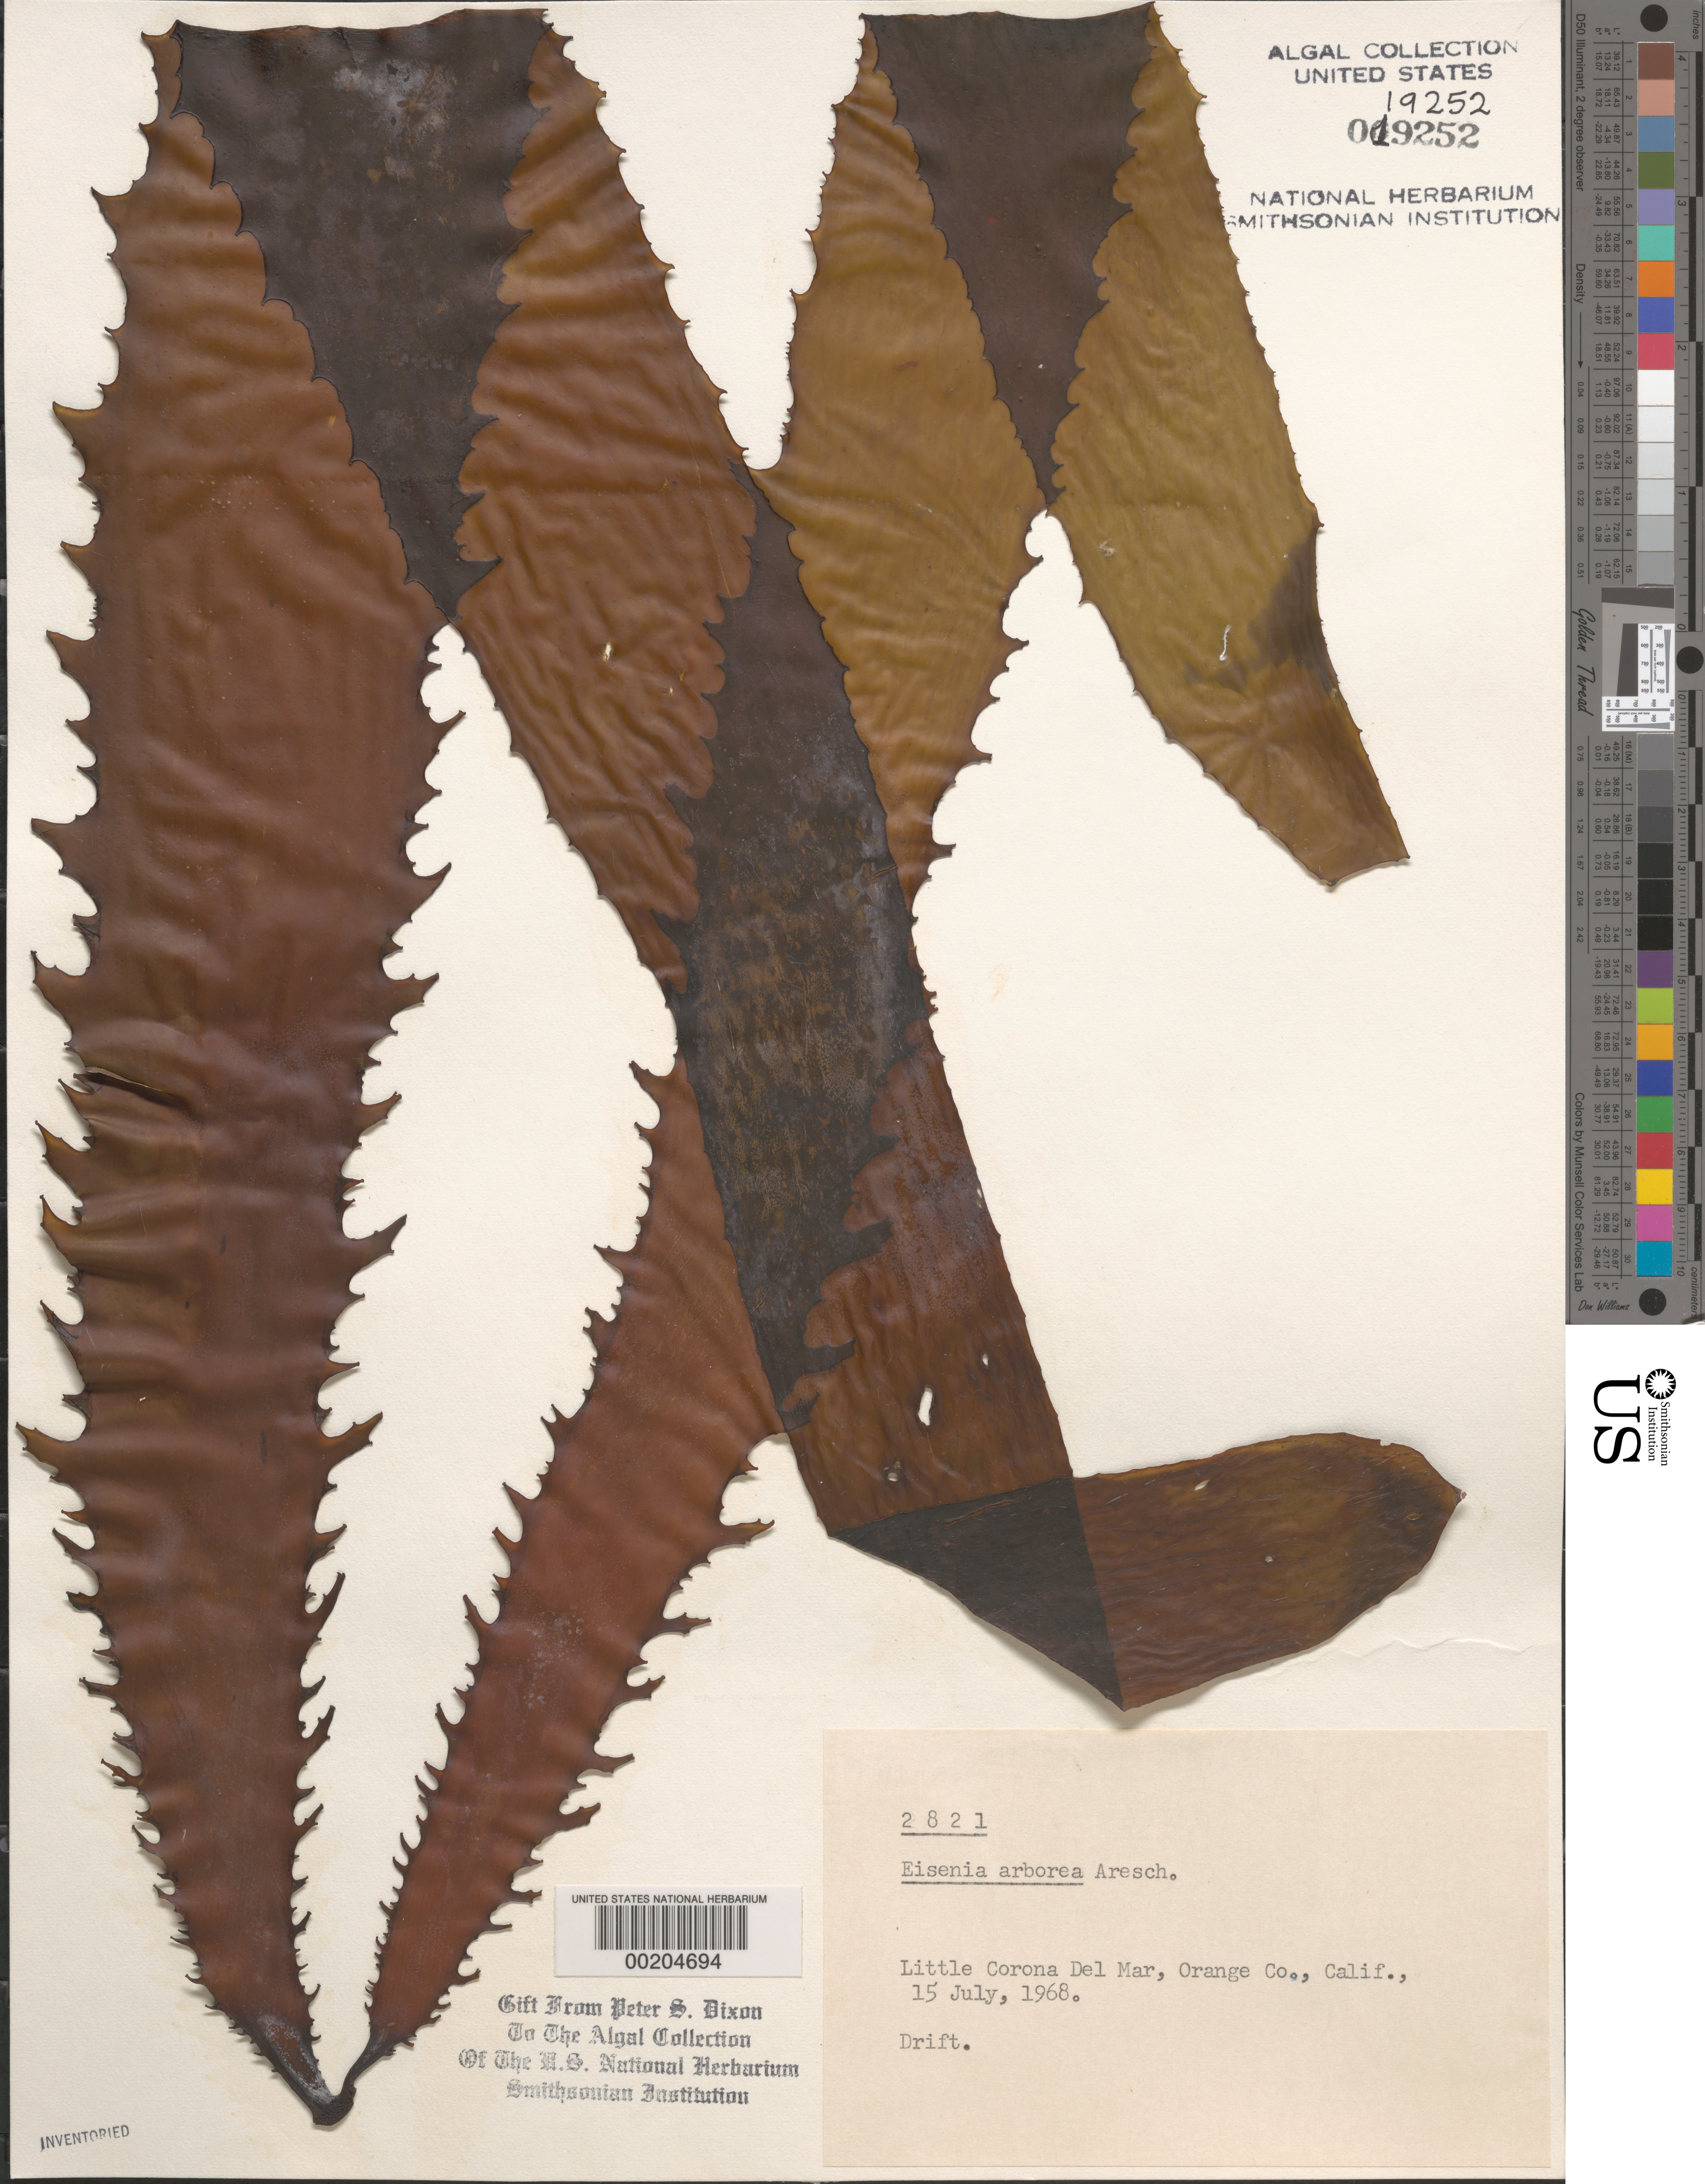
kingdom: Chromista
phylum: Ochrophyta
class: Phaeophyceae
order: Laminariales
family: Lessoniaceae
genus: Eisenia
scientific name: Eisenia arborea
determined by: Dixon, P. S.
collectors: P. S. Dixon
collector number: PSD 2821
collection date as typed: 15 Jul 1968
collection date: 1968-07-15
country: United States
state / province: California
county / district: Orange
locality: Little Corona del Mar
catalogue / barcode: US 19252